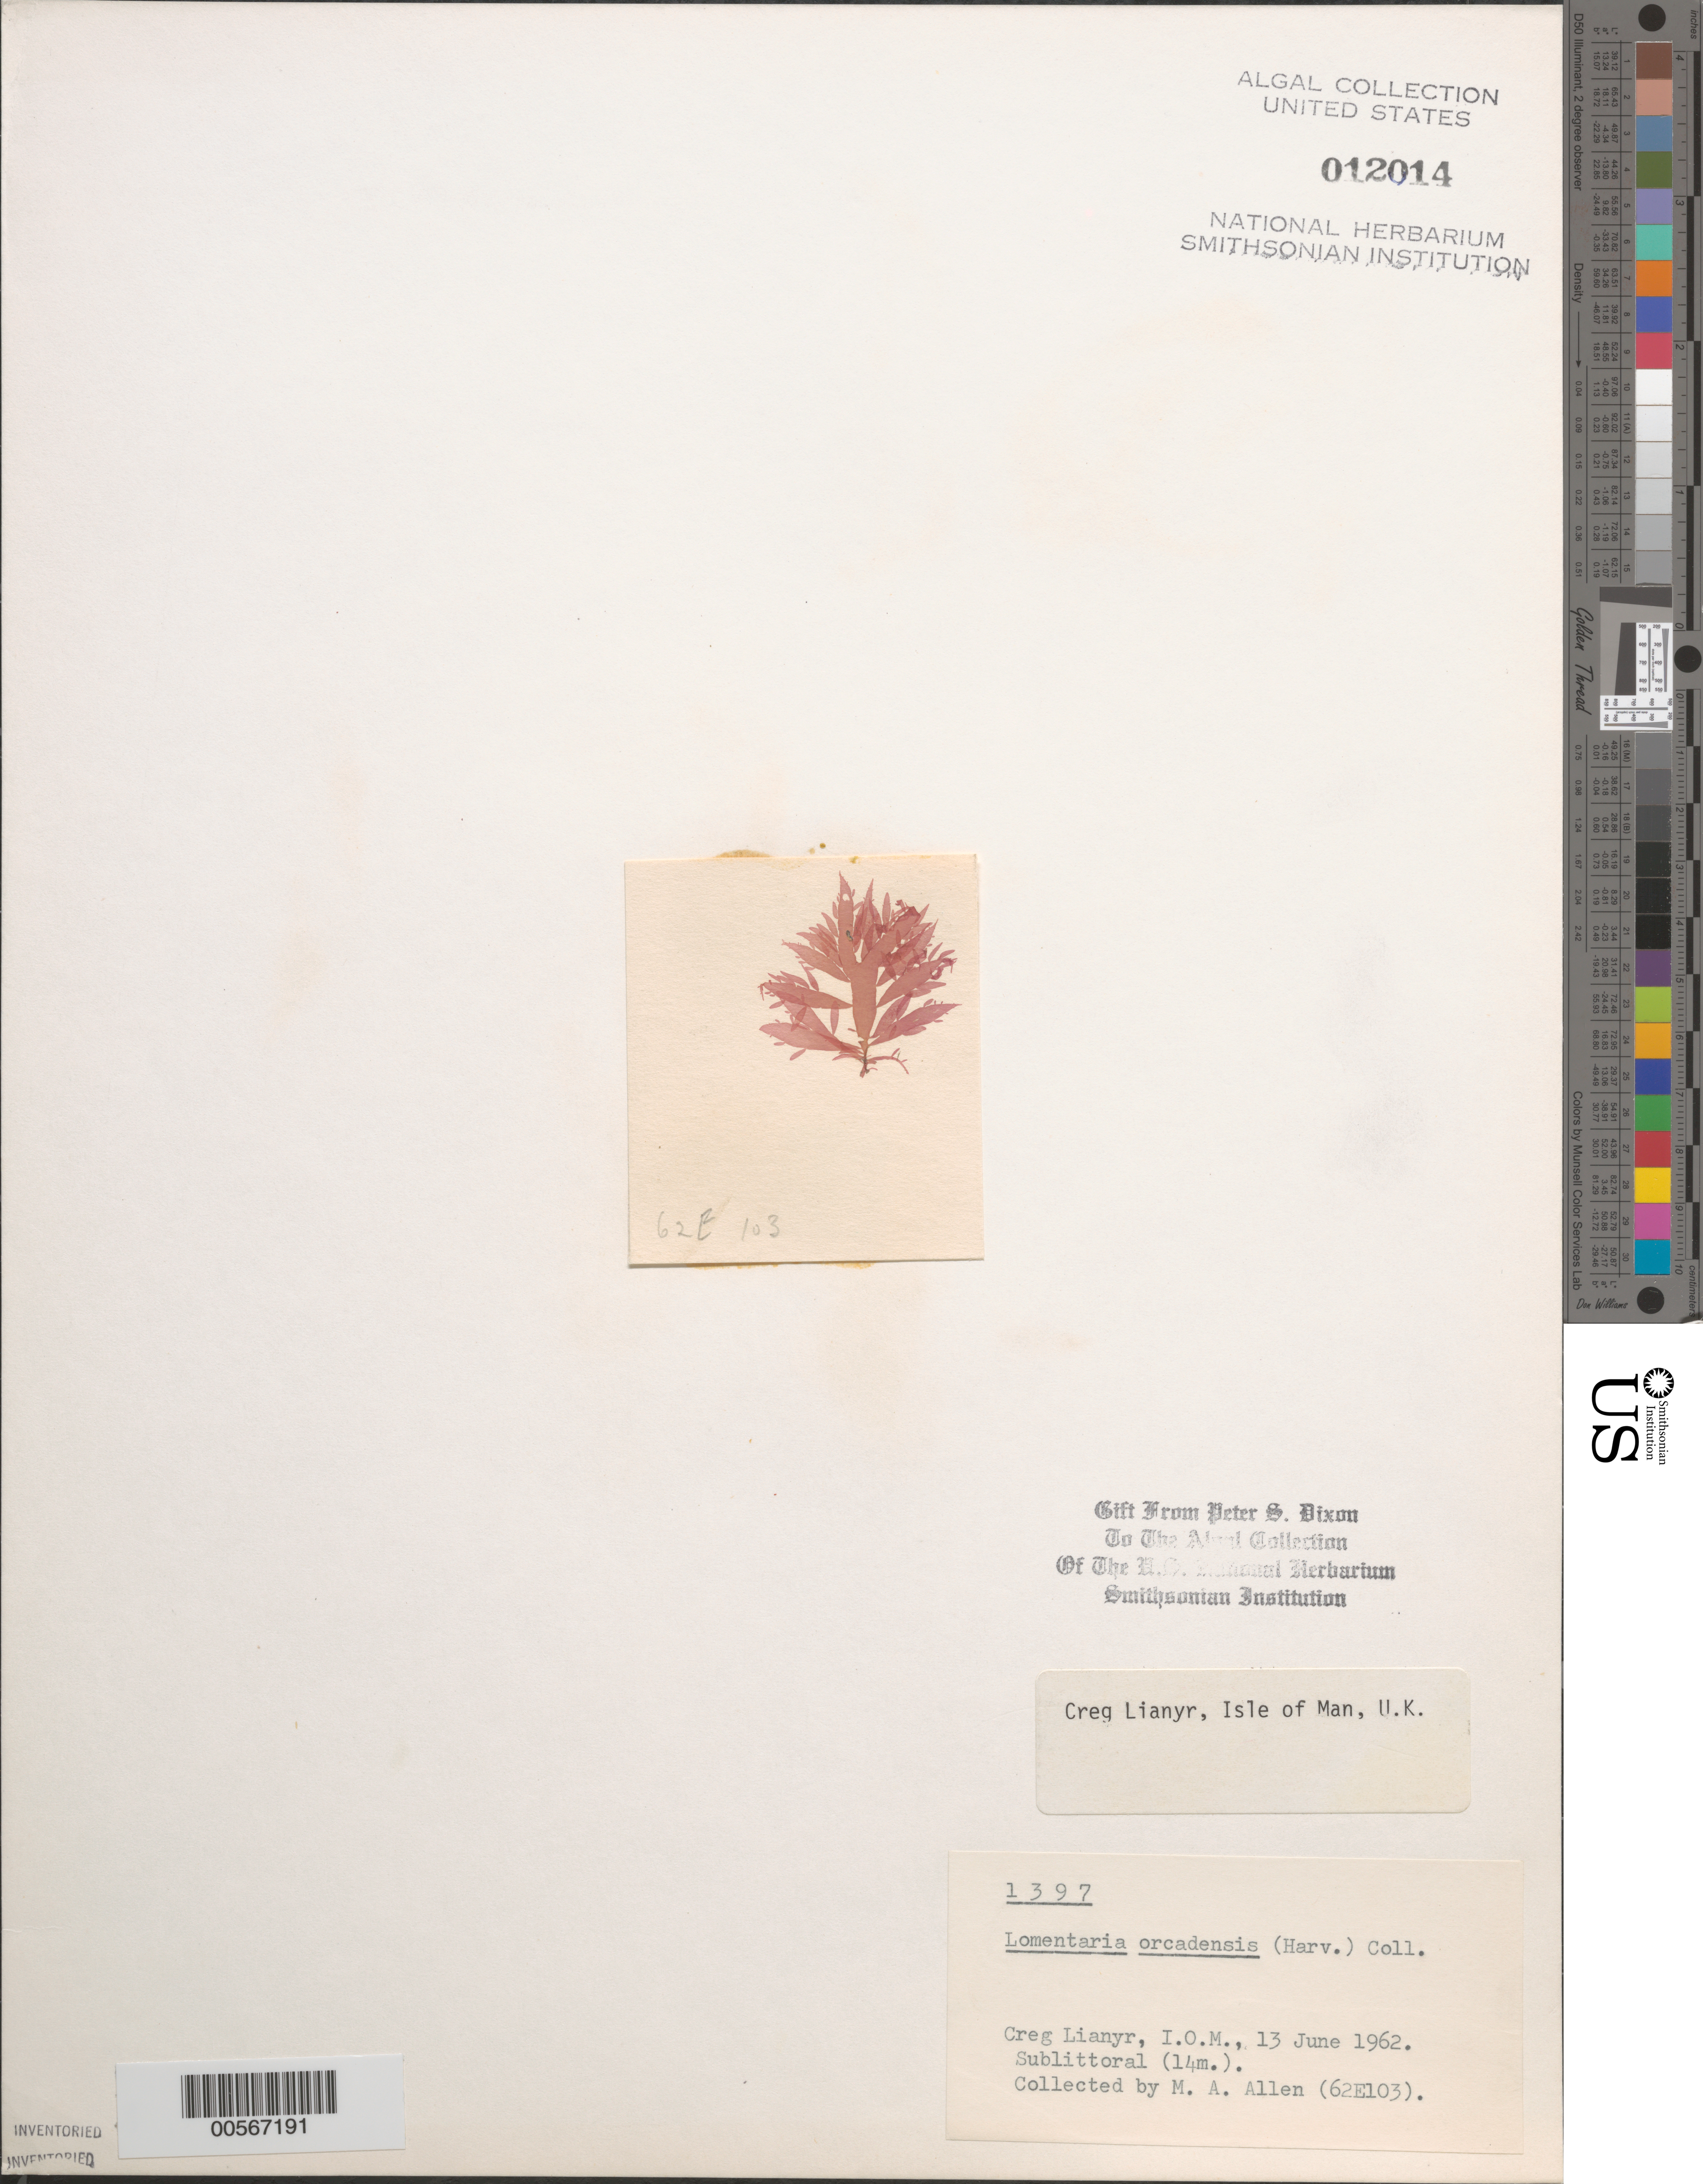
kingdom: Plantae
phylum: Rhodophyta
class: Florideophyceae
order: Rhodymeniales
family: Lomentariaceae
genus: Lomentaria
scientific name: Lomentaria orcadensis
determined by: Dixon, P. S.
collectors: M. A. Allen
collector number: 62E103 & PSD 1397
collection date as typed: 13 Jun 1962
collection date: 1962-06-13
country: United Kingdom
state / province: England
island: Isle of Man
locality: Creg Lianyr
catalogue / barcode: US 12014